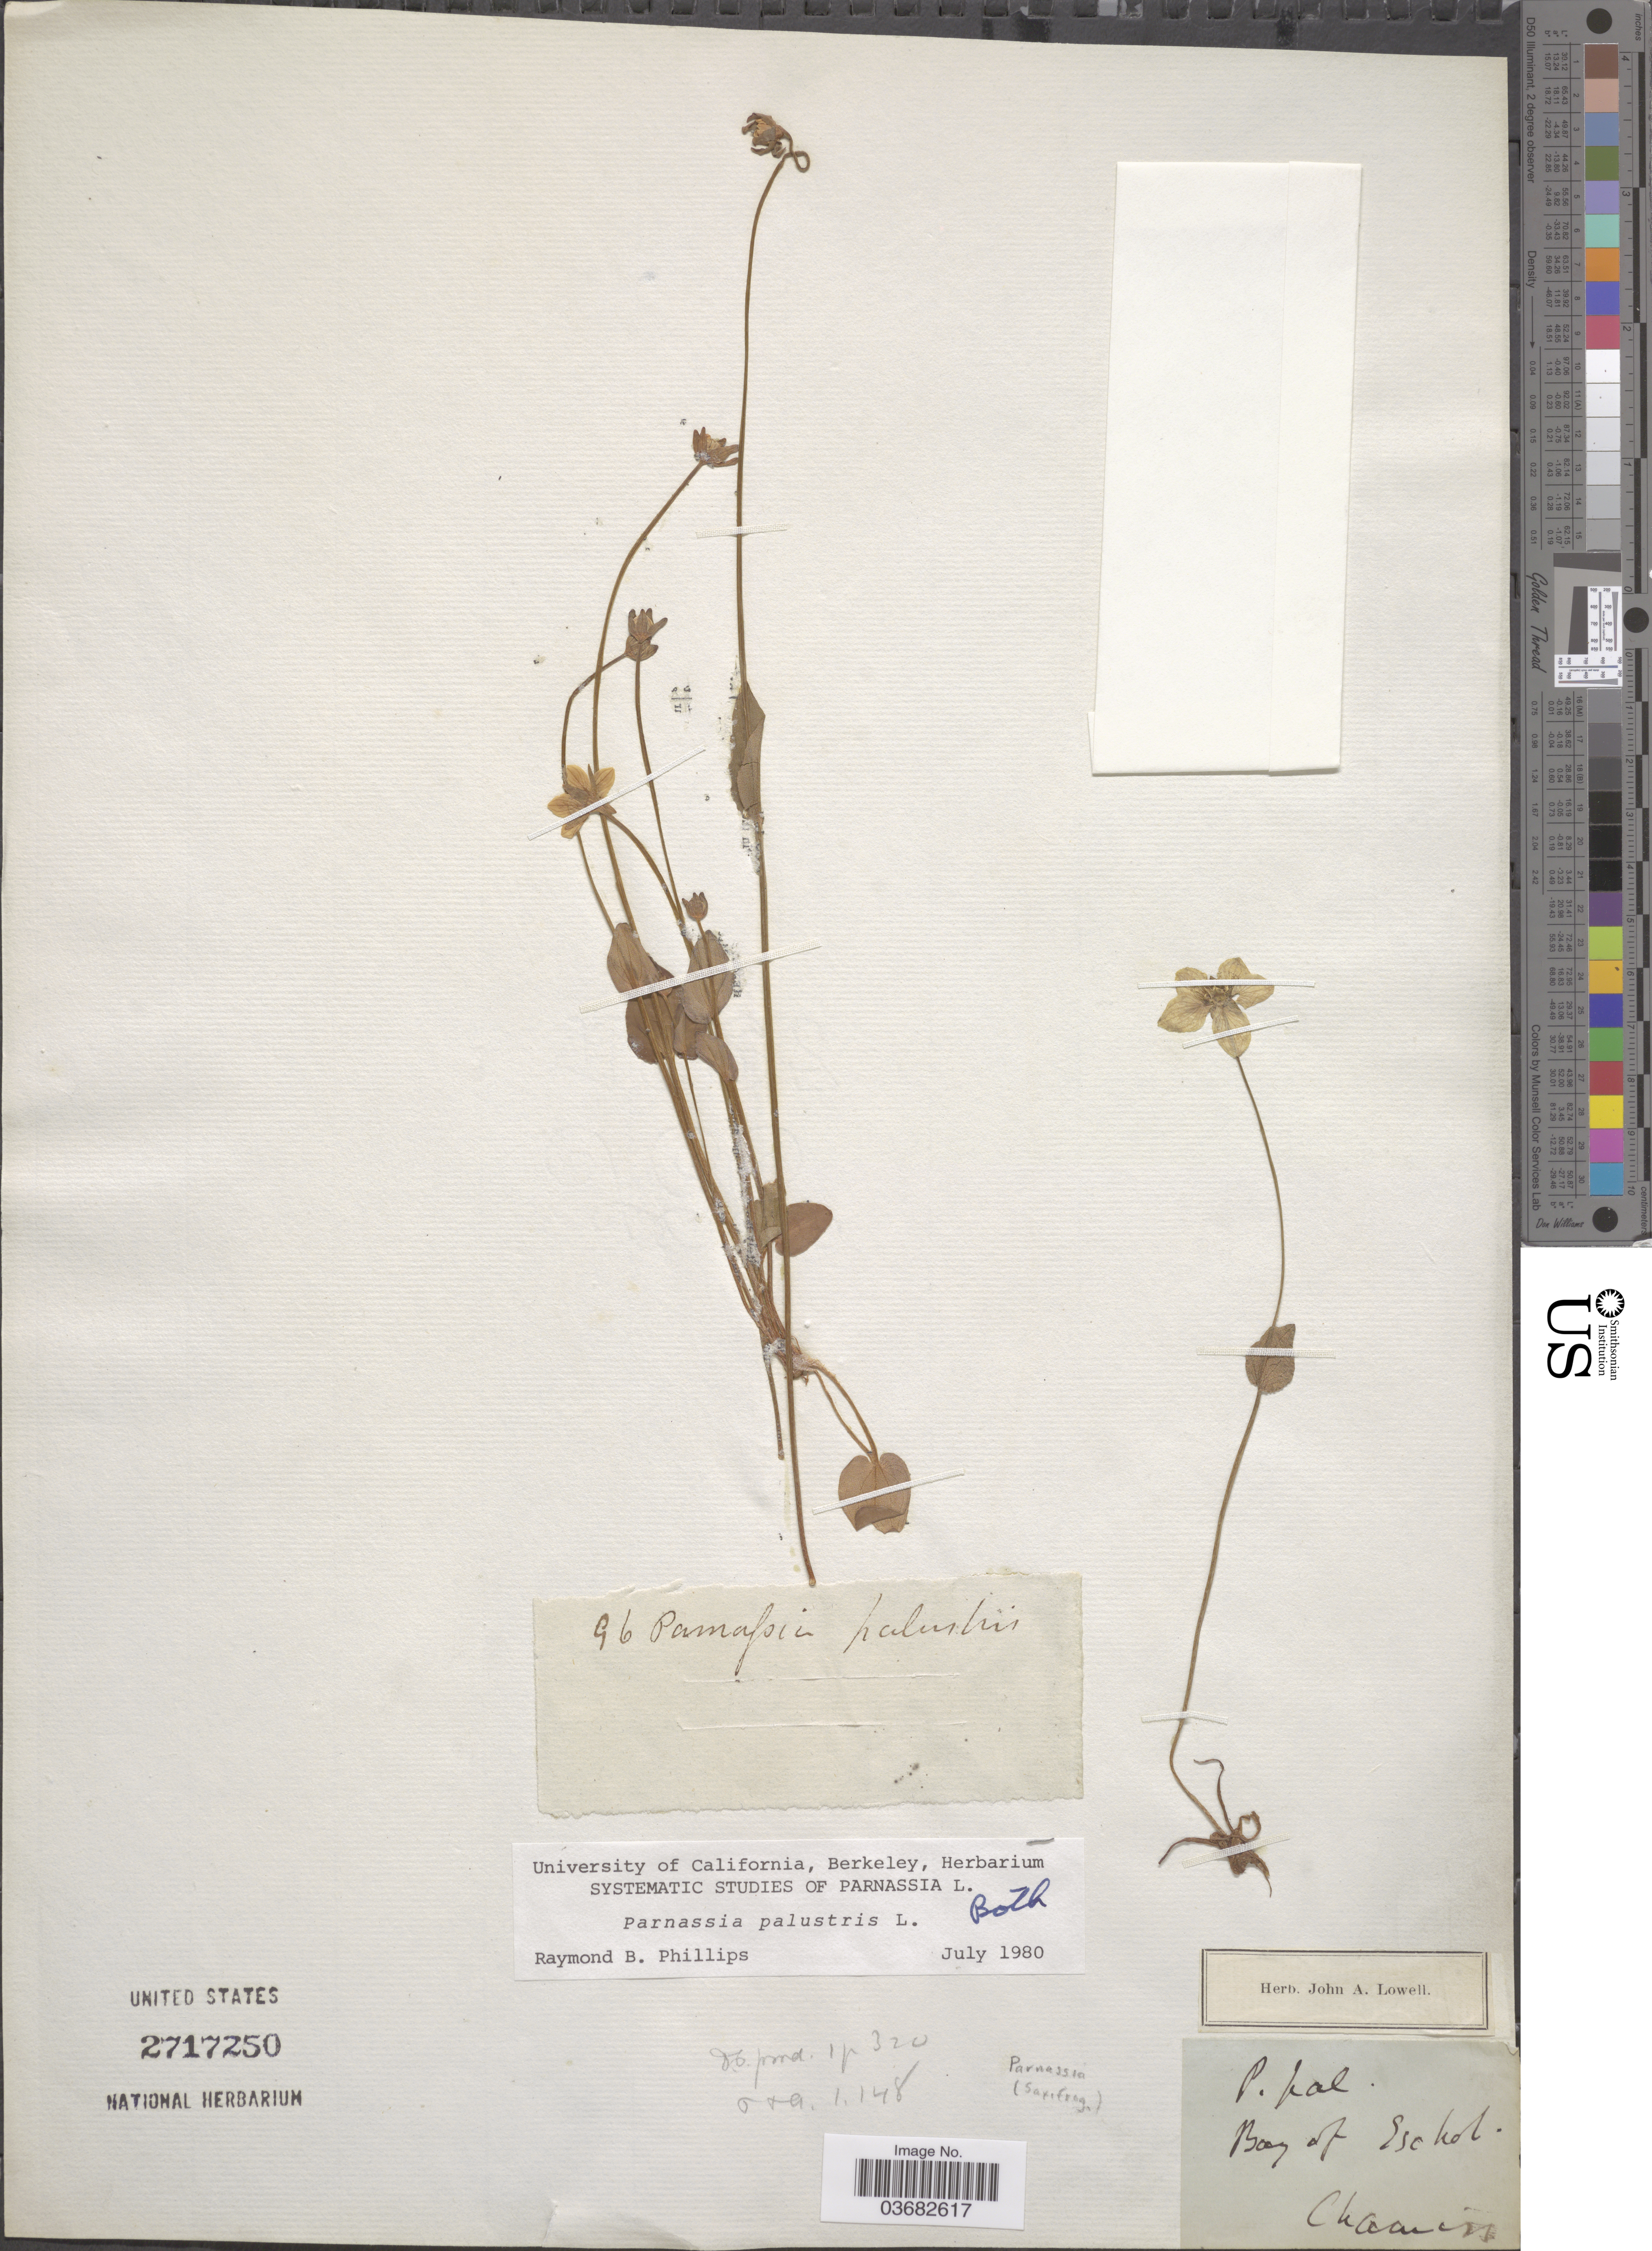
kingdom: Plantae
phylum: Tracheophyta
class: Magnoliopsida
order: Celastrales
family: Parnassiaceae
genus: Parnassia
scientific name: Parnassia palustris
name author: L.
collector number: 96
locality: Bay of Esckol.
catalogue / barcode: US 2717250